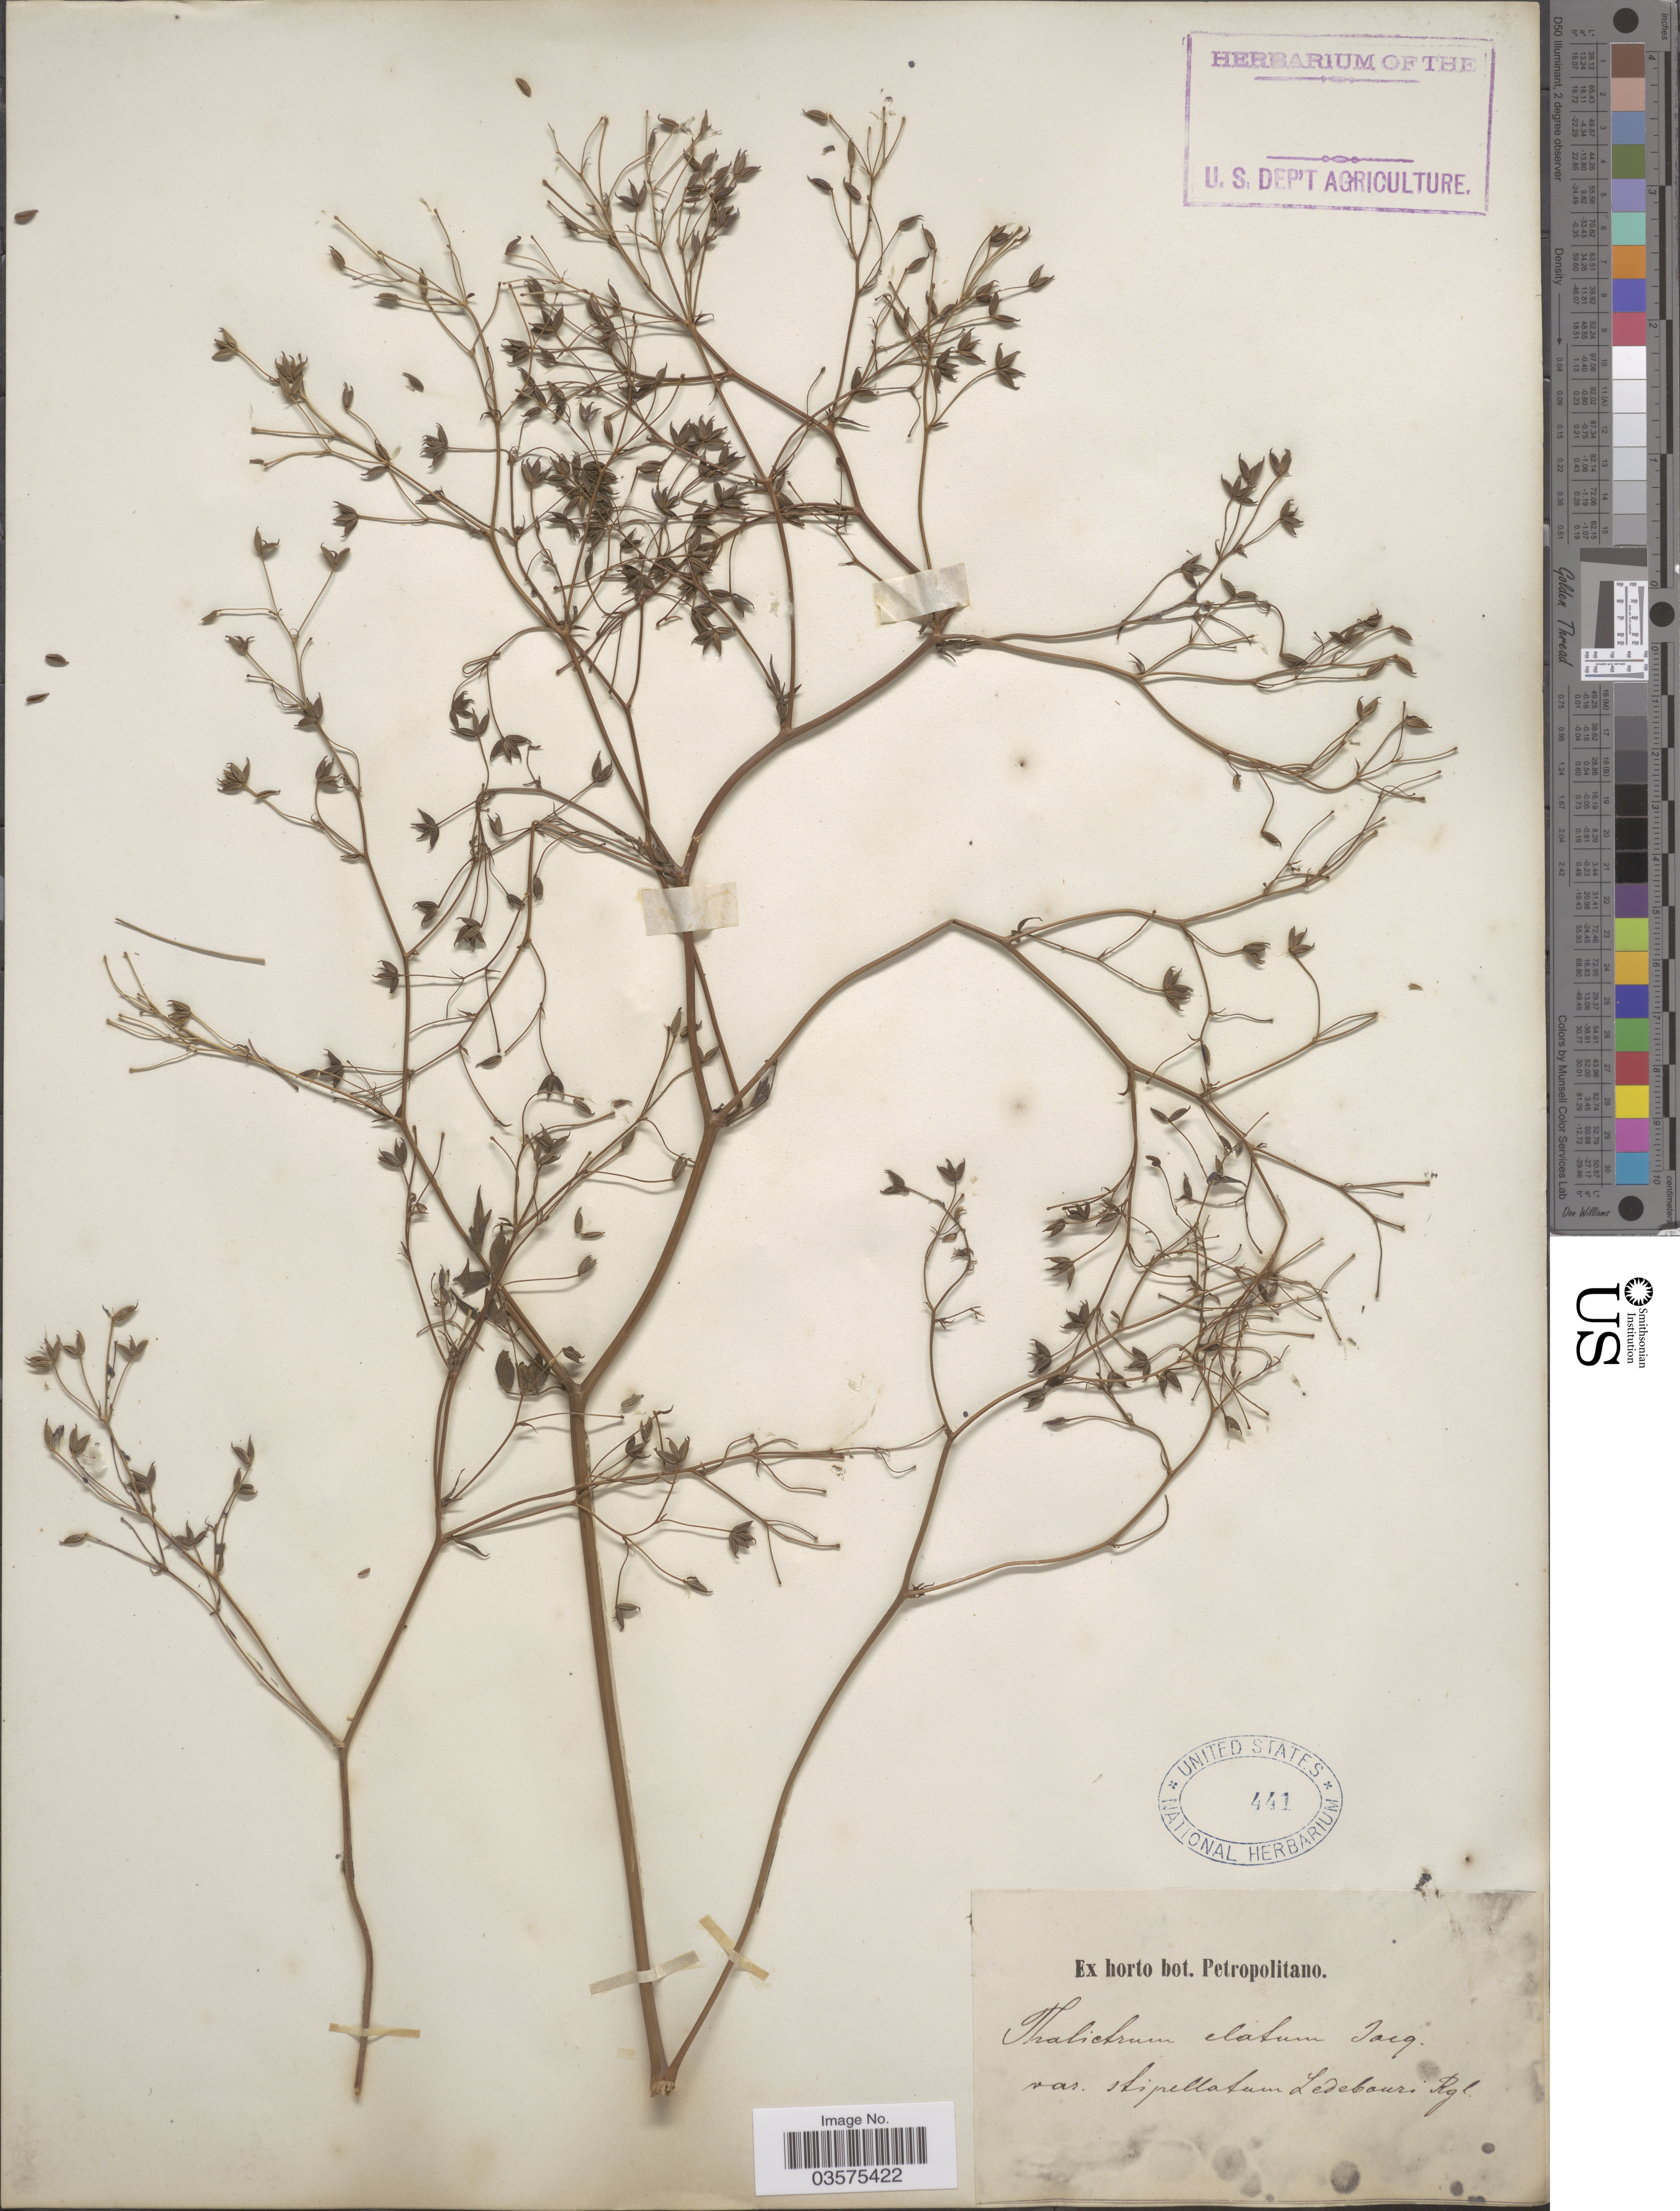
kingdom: Plantae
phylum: Tracheophyta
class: Magnoliopsida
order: Ranunculales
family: Ranunculaceae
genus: Thalictrum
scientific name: Thalictrum elatum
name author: Jacq.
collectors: ex Horto Bot. Petropolitano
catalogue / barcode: US 441